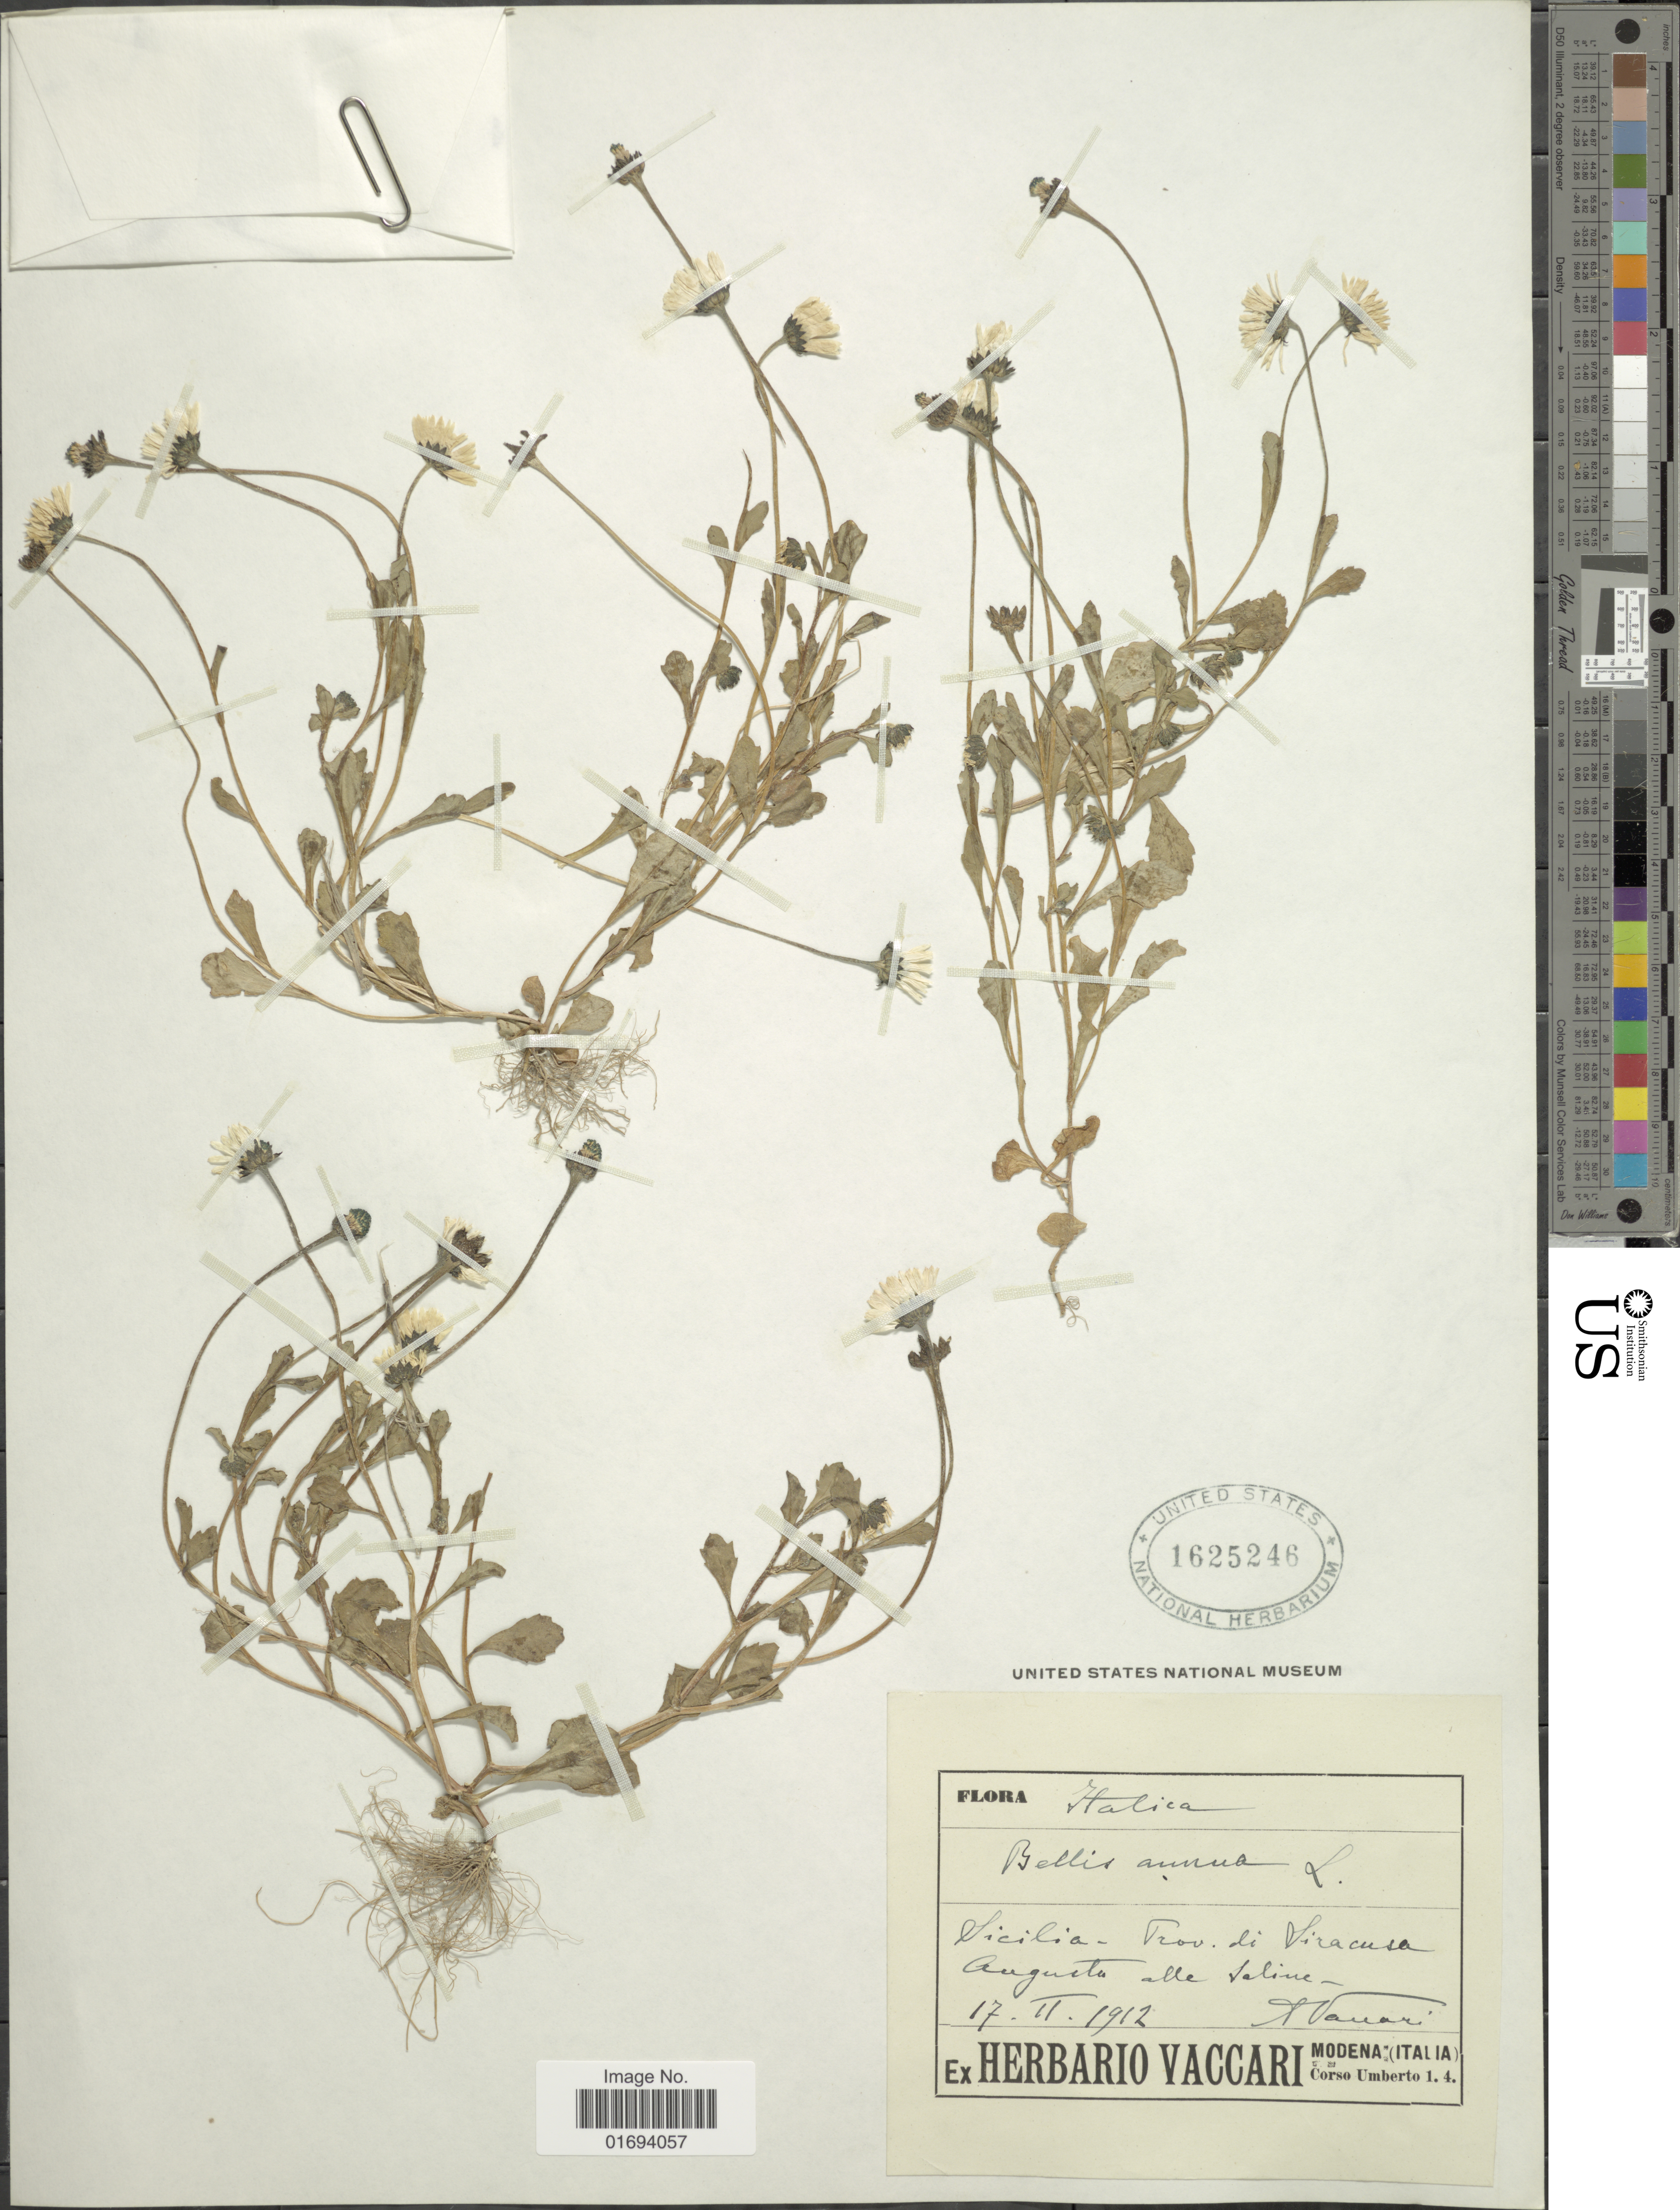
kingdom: Plantae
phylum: Tracheophyta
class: Magnoliopsida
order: Asterales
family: Asteraceae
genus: Bellis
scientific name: Bellis annua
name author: L.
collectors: A. Vaccari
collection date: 1912-02-17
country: Italy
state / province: Siciliana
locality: Italica. Sicilia-Prov de Virazusa. Augusto alle Saline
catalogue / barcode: US 1625246